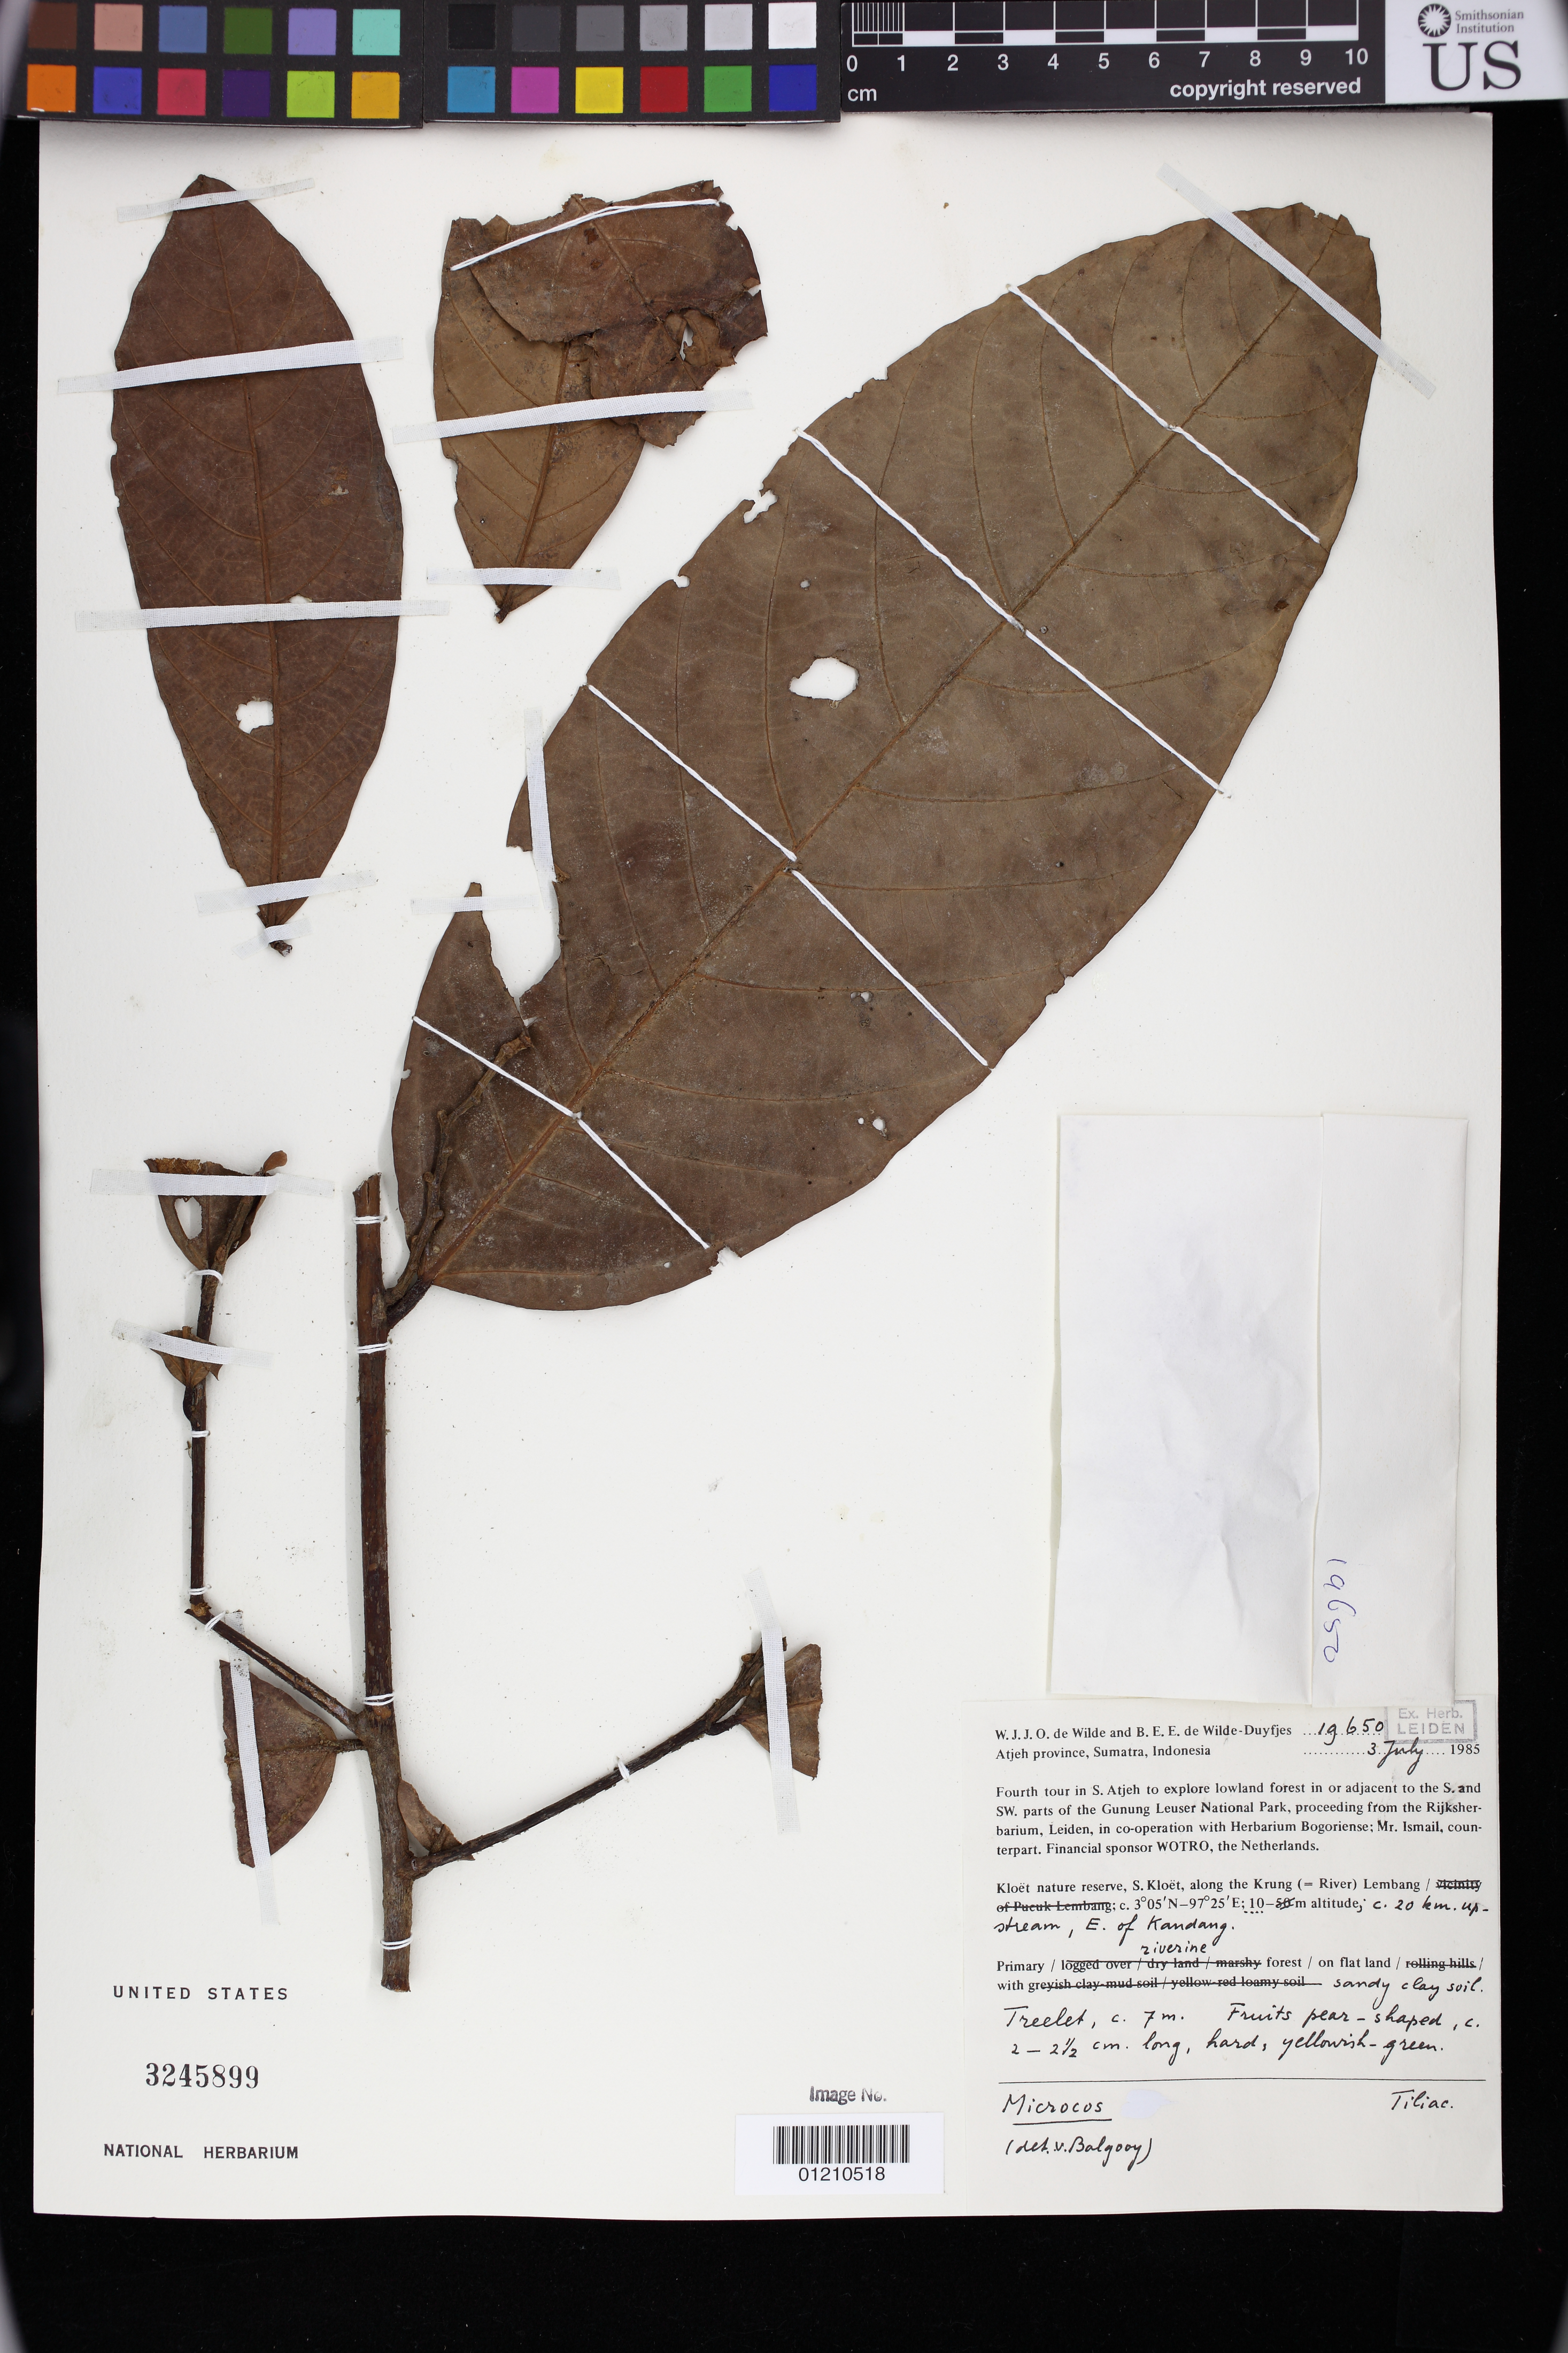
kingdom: Plantae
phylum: Tracheophyta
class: Magnoliopsida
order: Malvales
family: Malvaceae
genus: Microcos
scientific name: Microcos sp.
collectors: W. J. de Wilde & B. E. de Wilde-Duyfjes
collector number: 19650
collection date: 1985-07-03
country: Indonesia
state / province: Sumatra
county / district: Aceh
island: Sumatra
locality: S. Atjeh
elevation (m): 10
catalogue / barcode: US 3245899